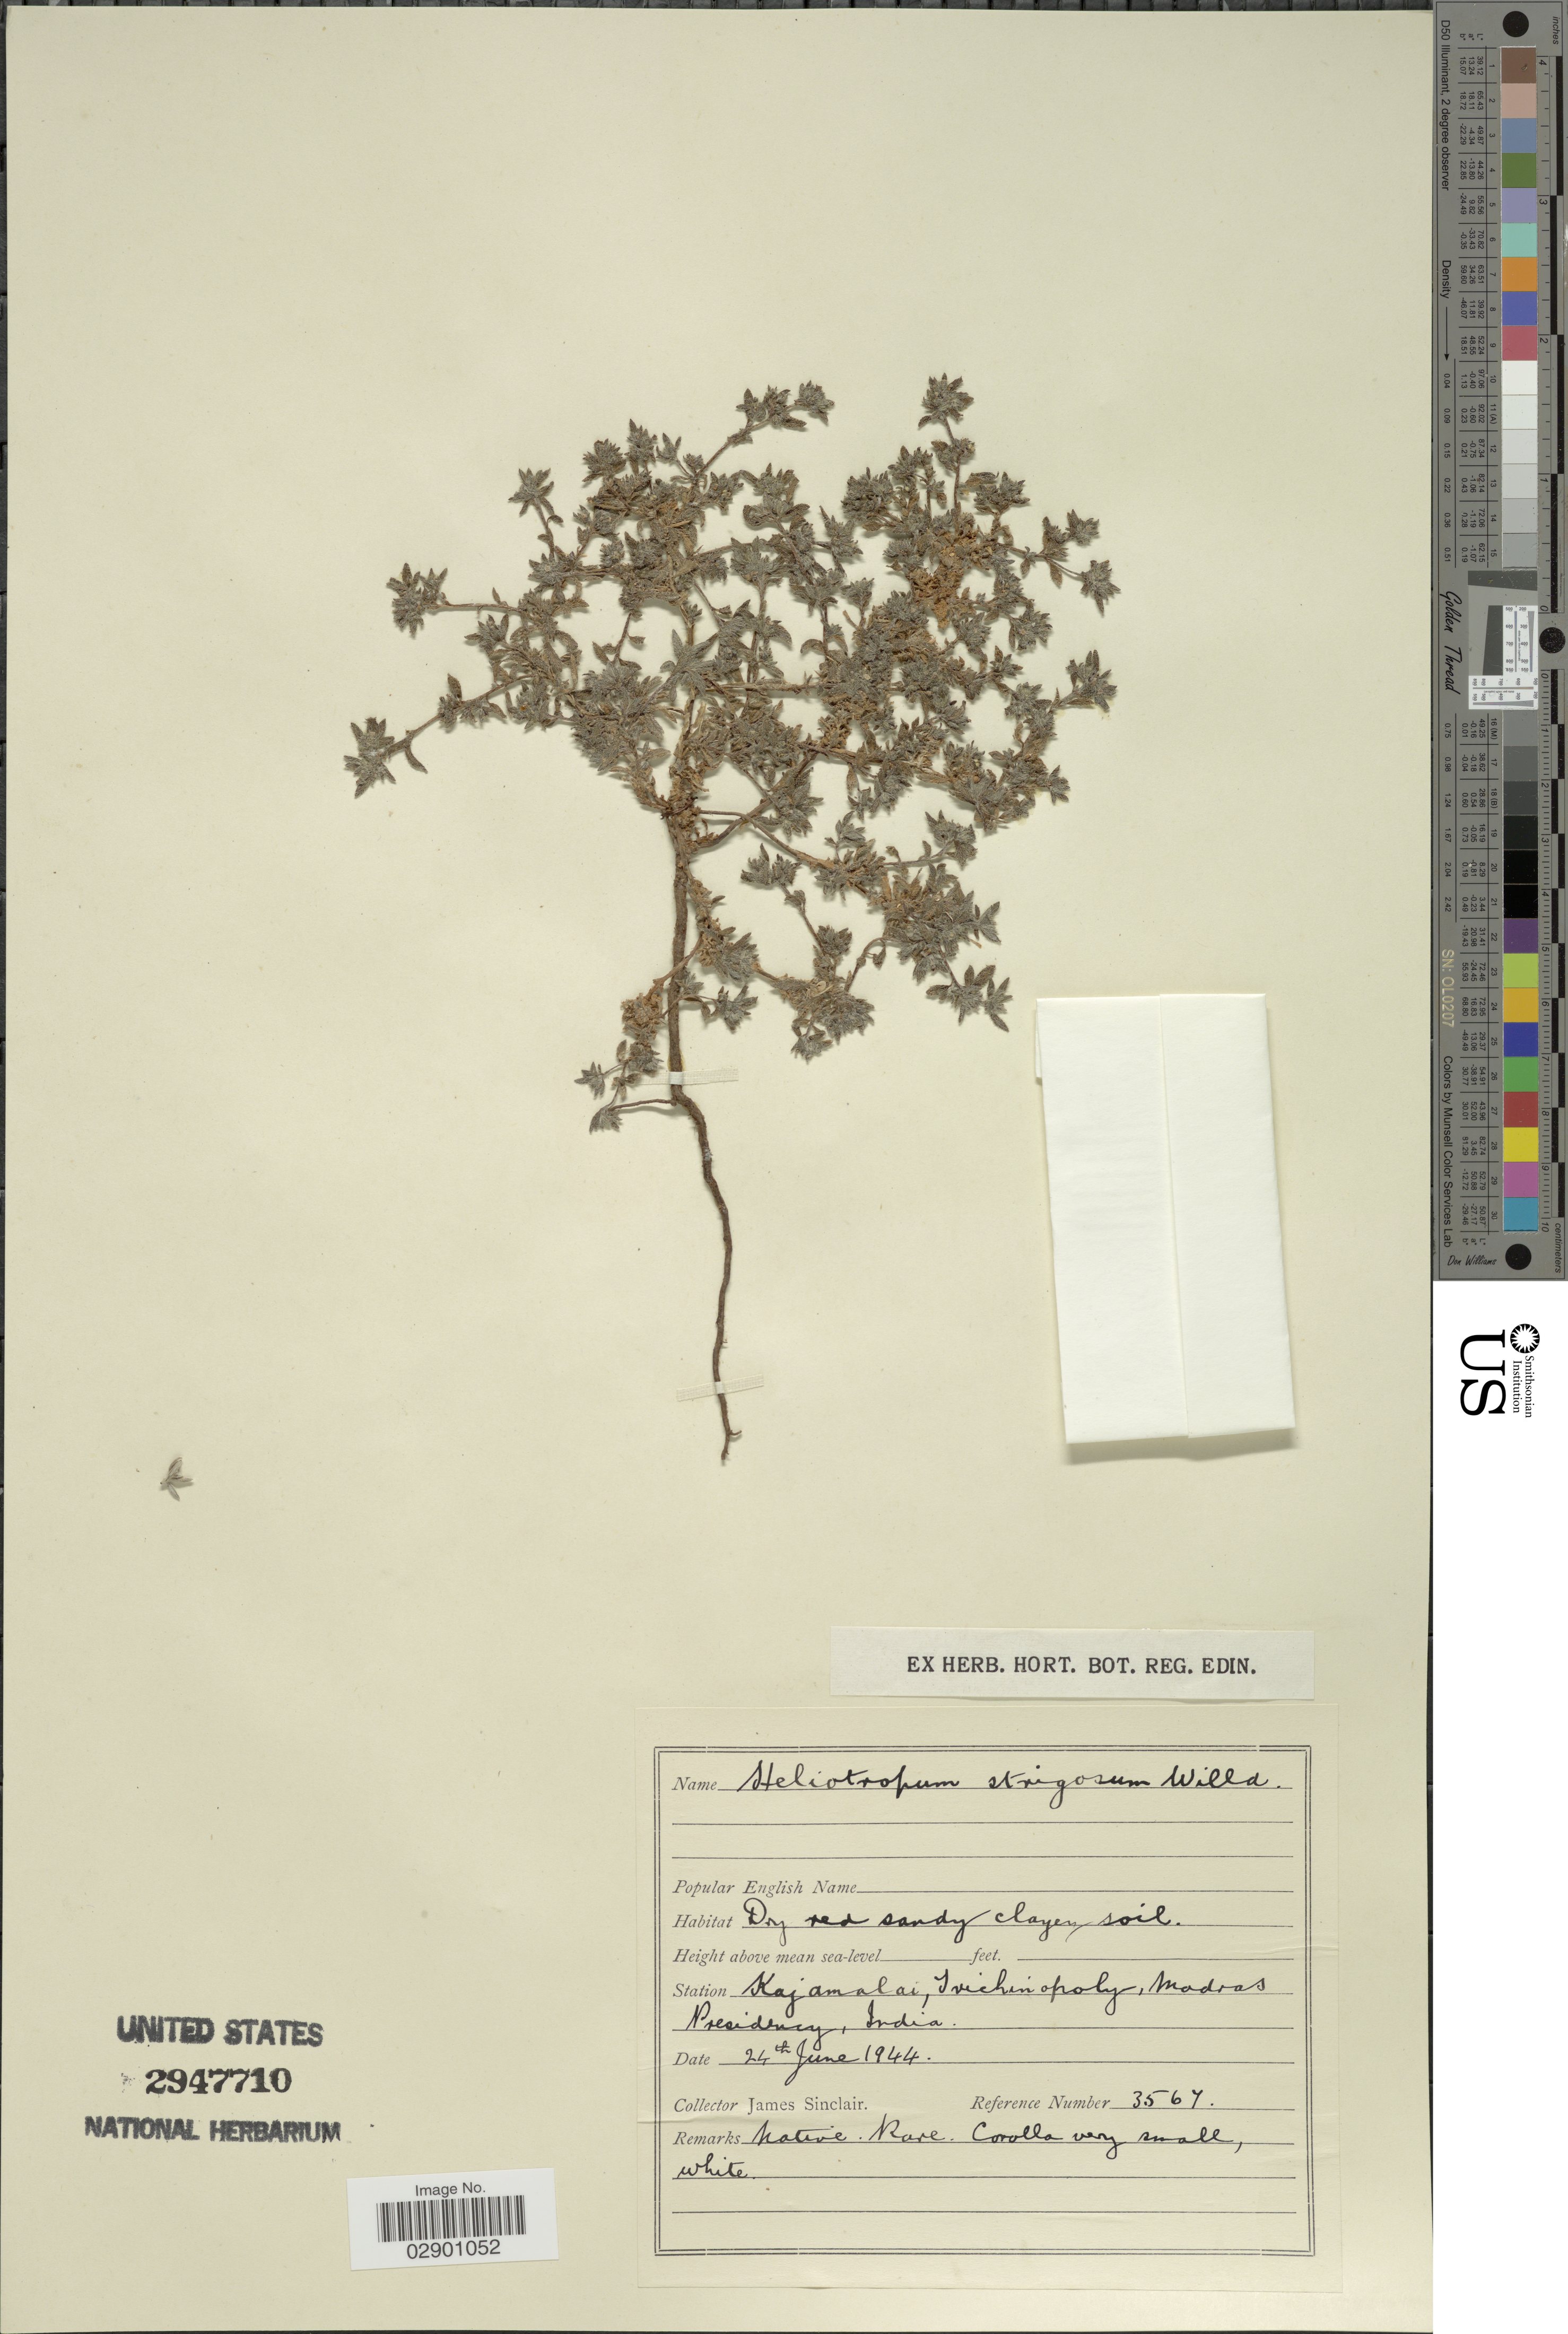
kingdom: Plantae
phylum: Tracheophyta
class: Magnoliopsida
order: Boraginales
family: Heliotropiaceae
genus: Heliotropium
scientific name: Heliotropium marifolium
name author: J. Koenig ex Retz.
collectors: J. Sinclair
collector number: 3564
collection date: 1944-06-24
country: India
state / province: Tamil Nadu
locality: Kajamalai, Trichinapoly, Madras Presidency, India.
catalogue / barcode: US 2947710